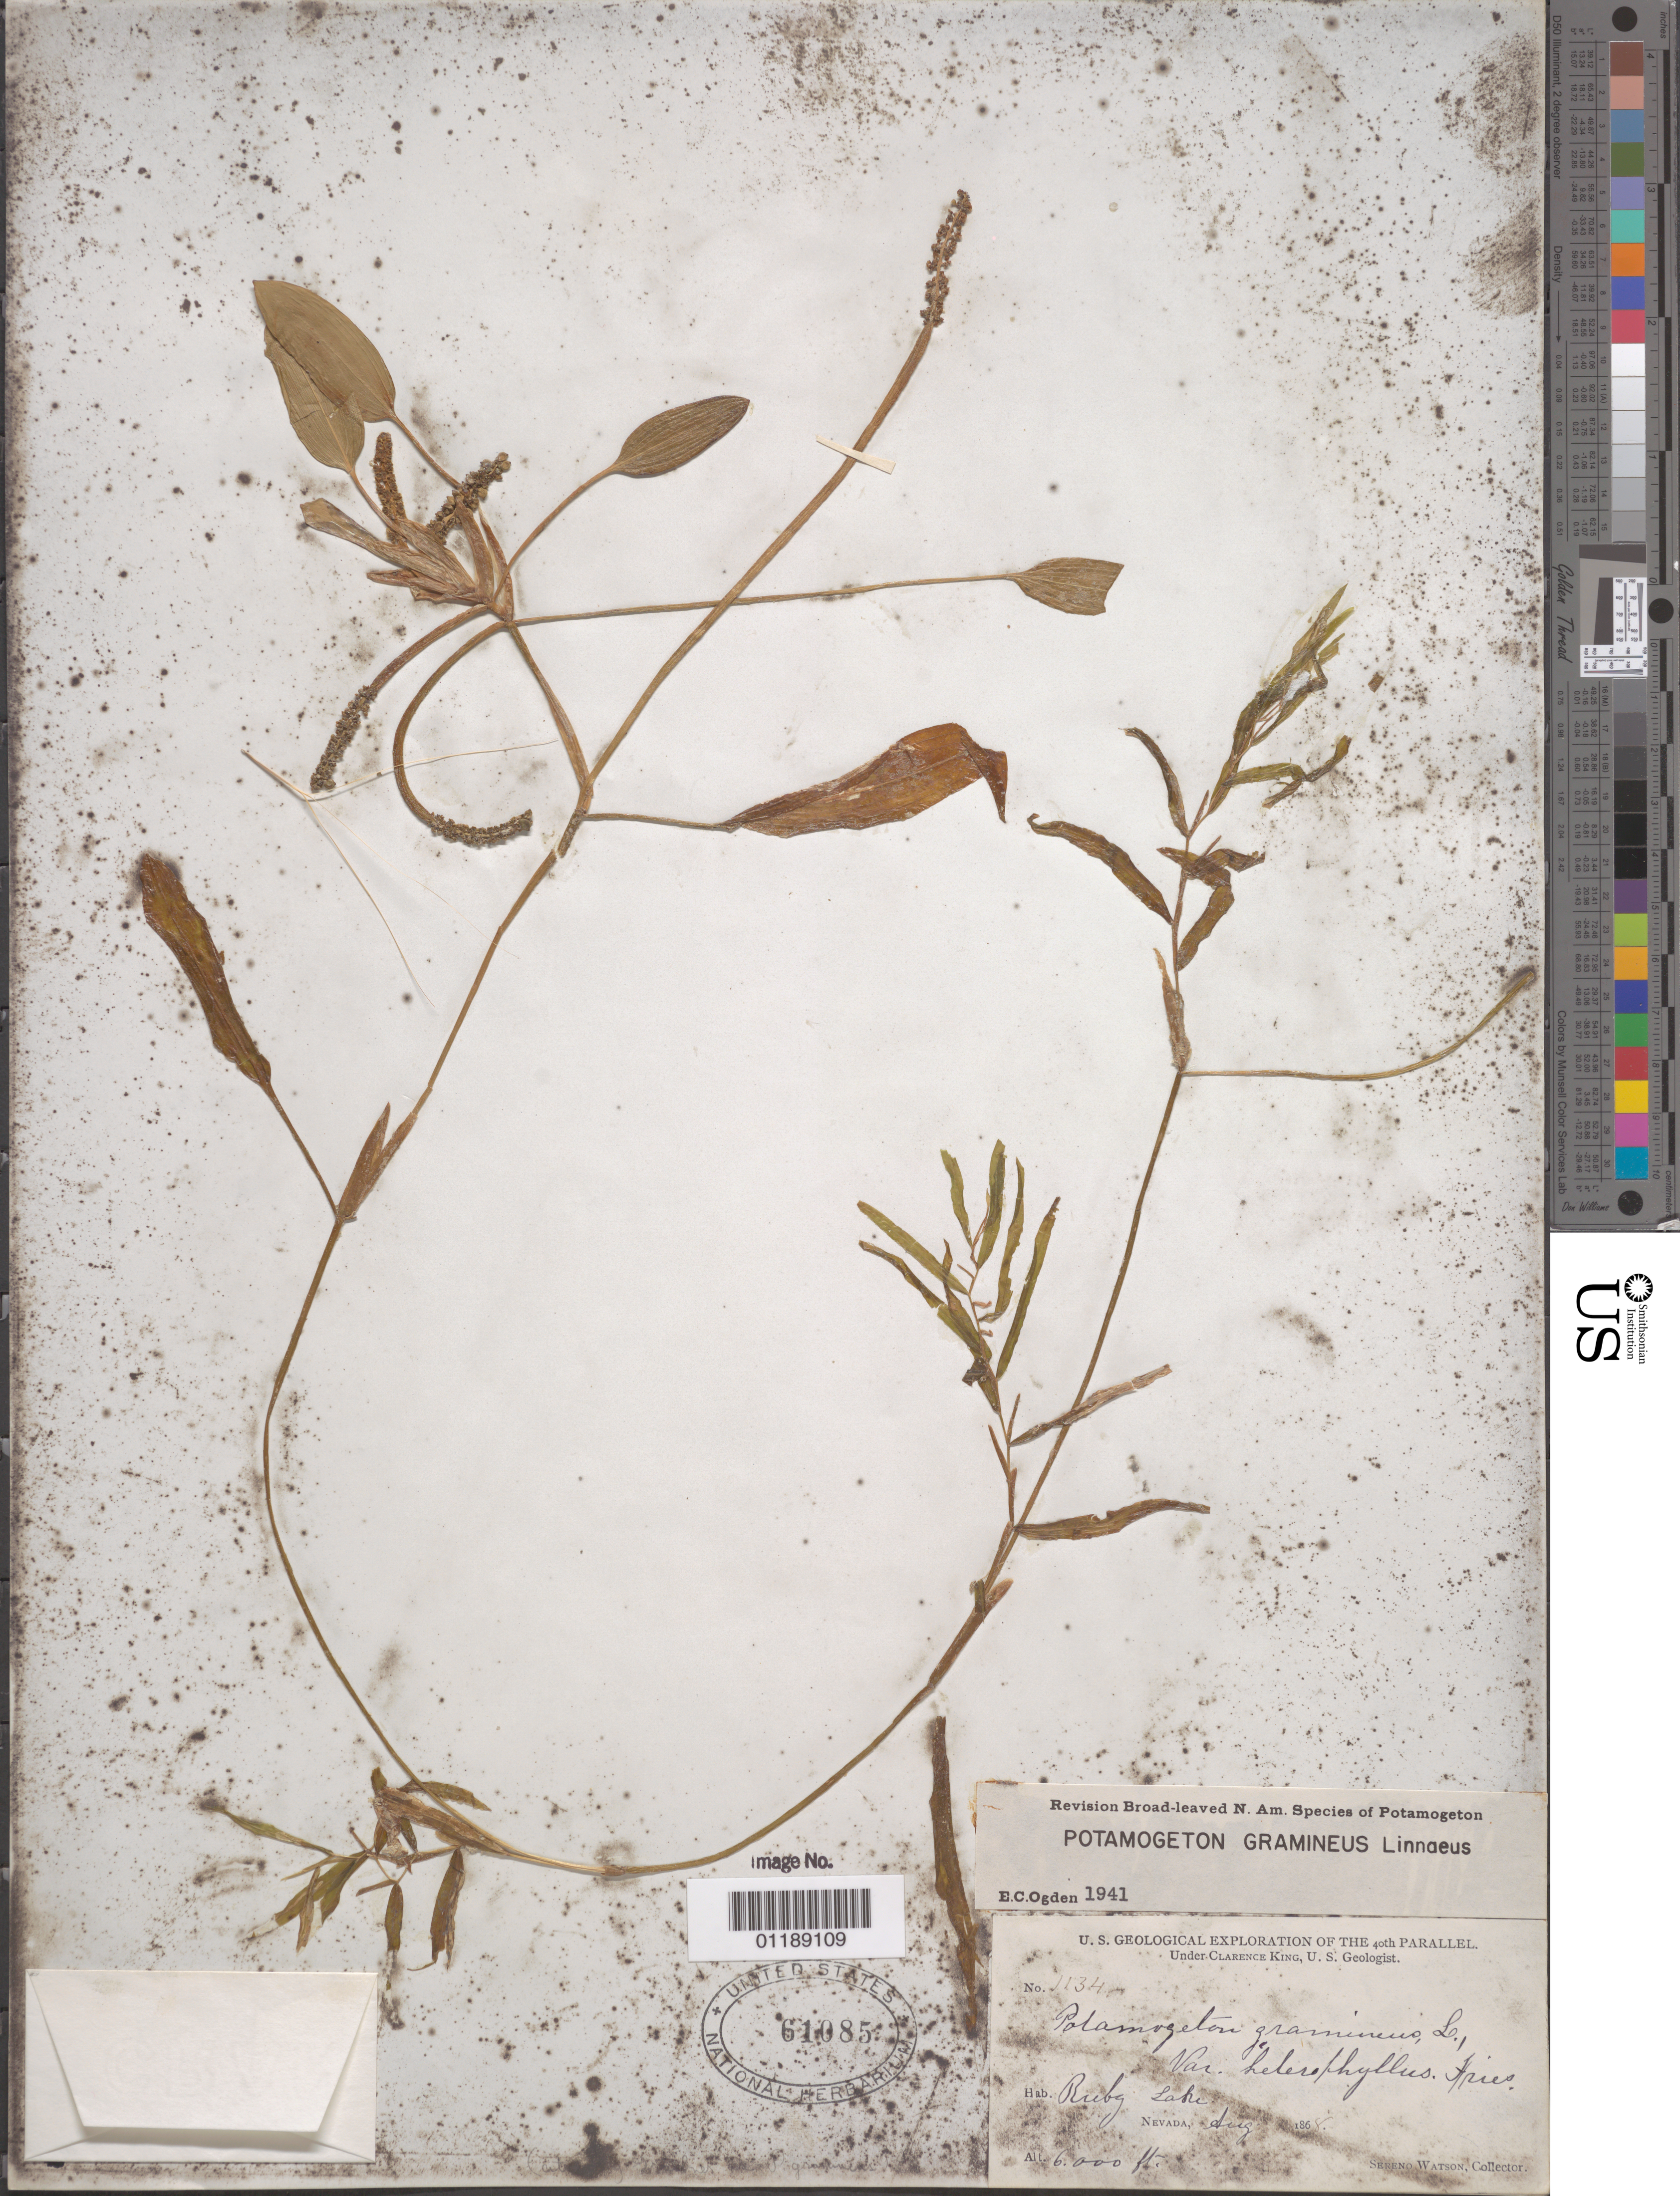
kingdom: Plantae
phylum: Tracheophyta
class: Liliopsida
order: Alismatales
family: Potamogetonaceae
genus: Potamogeton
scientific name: Potamogeton gramineus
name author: L.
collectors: S. Watson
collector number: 1134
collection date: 1868-08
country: United States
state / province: Nevada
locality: Rugby Lake.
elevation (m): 1829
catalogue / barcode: US 61085